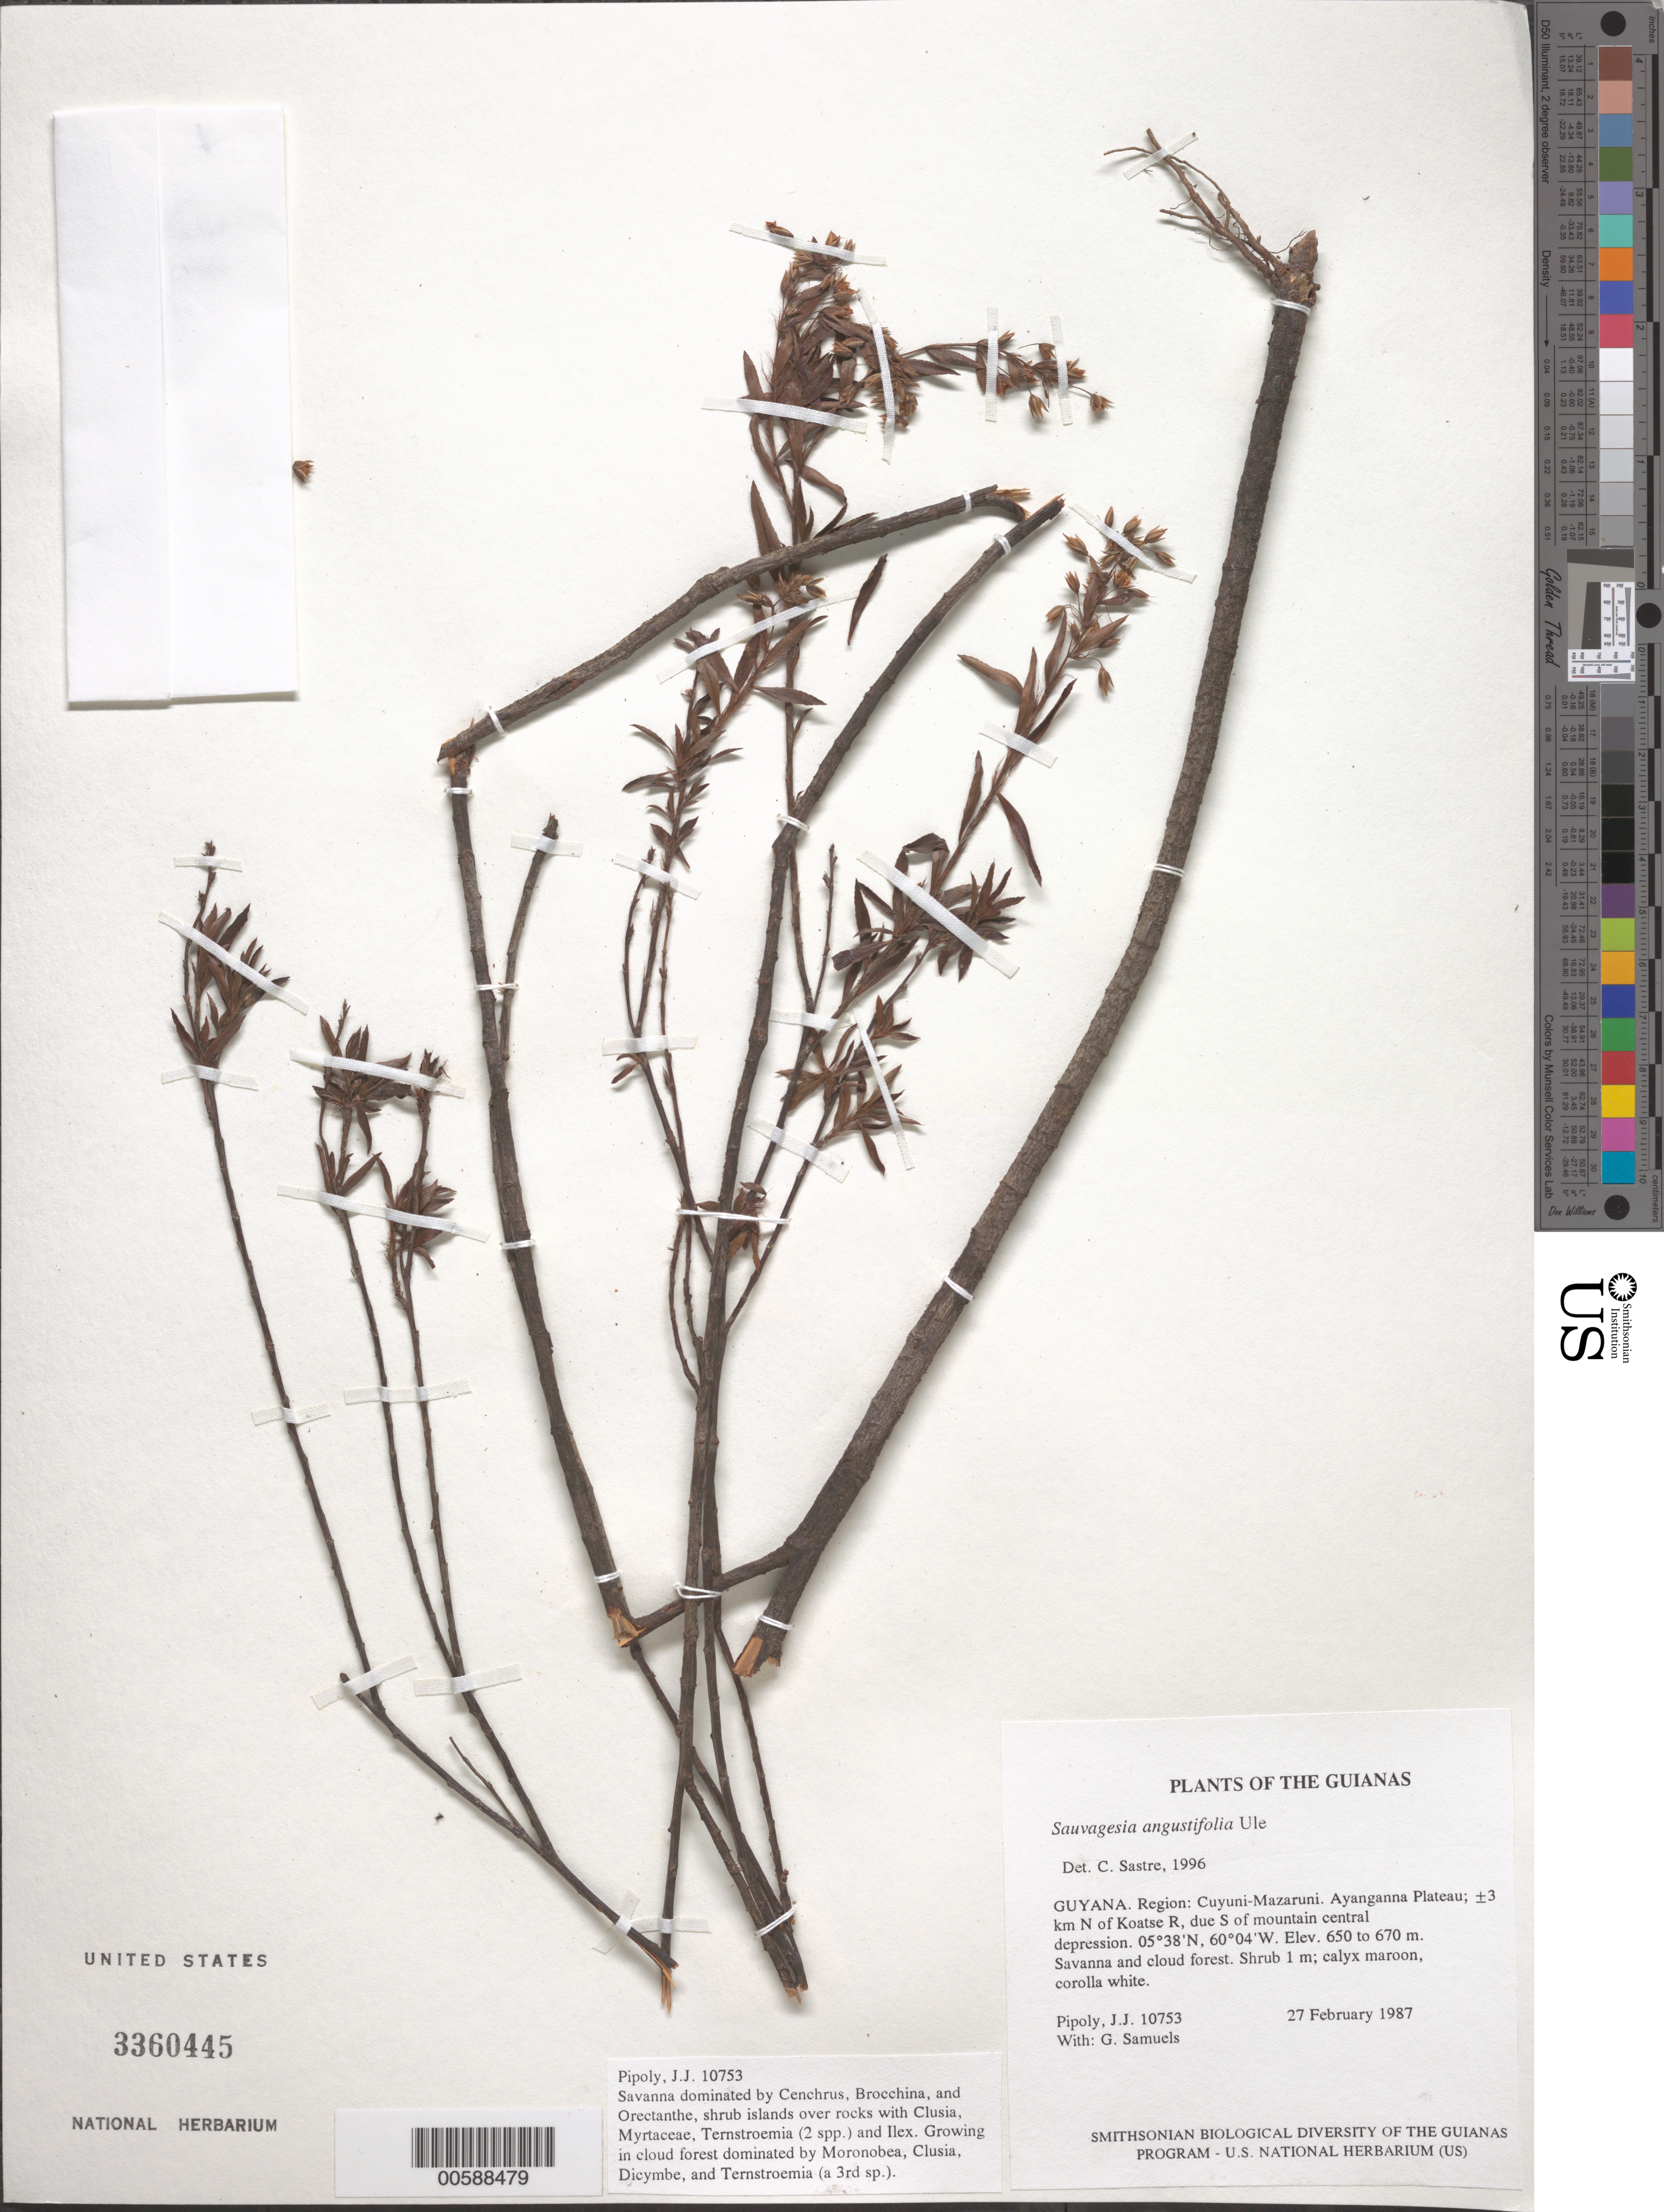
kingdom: Plantae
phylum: Tracheophyta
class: Magnoliopsida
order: Malpighiales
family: Ochnaceae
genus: Sauvagesia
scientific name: Sauvagesia angustifolia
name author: Ule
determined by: Sastre, C. H. L.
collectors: J. J. Pipoly & G. Bacchus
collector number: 10753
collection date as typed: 27 February 1987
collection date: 1987-02-27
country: Guyana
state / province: Cuyuni-Mazaruni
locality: Ayanganna Plateau; ±3 km N of Koatse R, due S of mountain central depression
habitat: Savanna and cloud forest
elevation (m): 650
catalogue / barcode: US 3360445